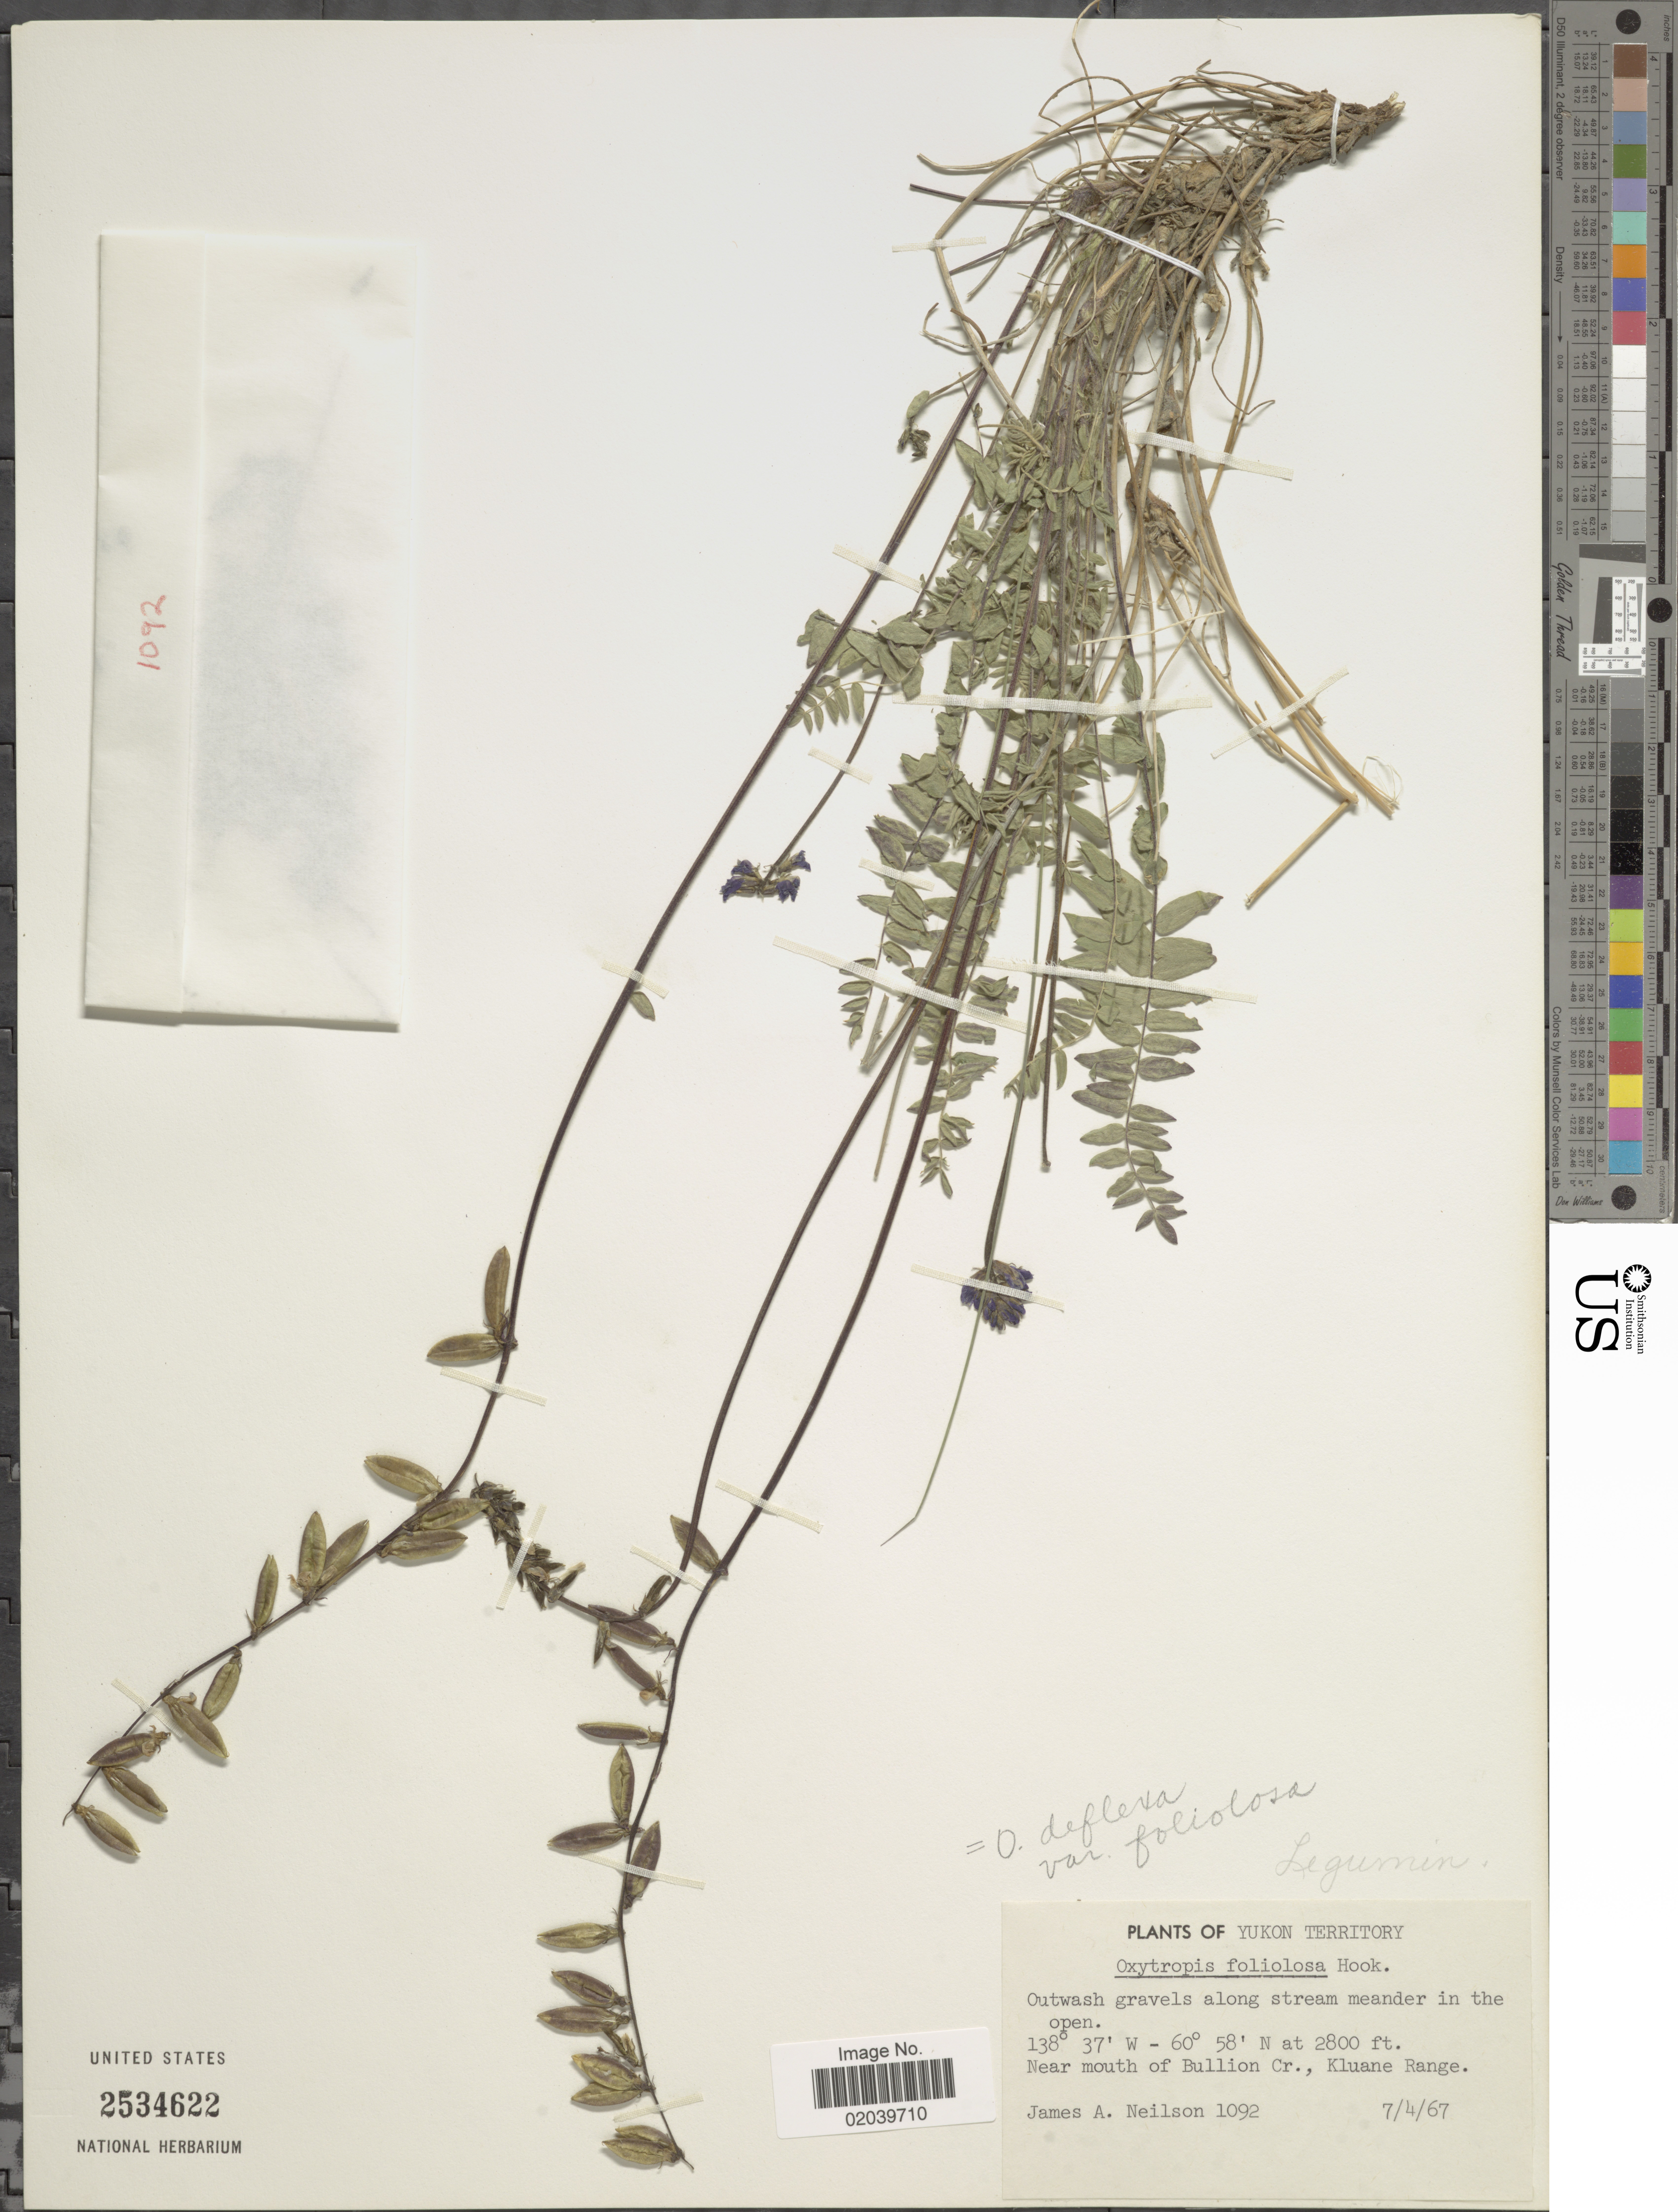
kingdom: Plantae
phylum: Tracheophyta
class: Magnoliopsida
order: Fabales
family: Fabaceae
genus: Oxytropis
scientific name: Oxytropis deflexa var. foliolosa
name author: (Hook.) Barneby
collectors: J. Neilson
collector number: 1092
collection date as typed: Transcribed d/m/y: 7/4/67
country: Canada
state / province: Yukon Territory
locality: Outwash gravels along stream meander in the open. Near mouth of Bullion Cr., Kluane Range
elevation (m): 853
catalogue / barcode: US 2534622